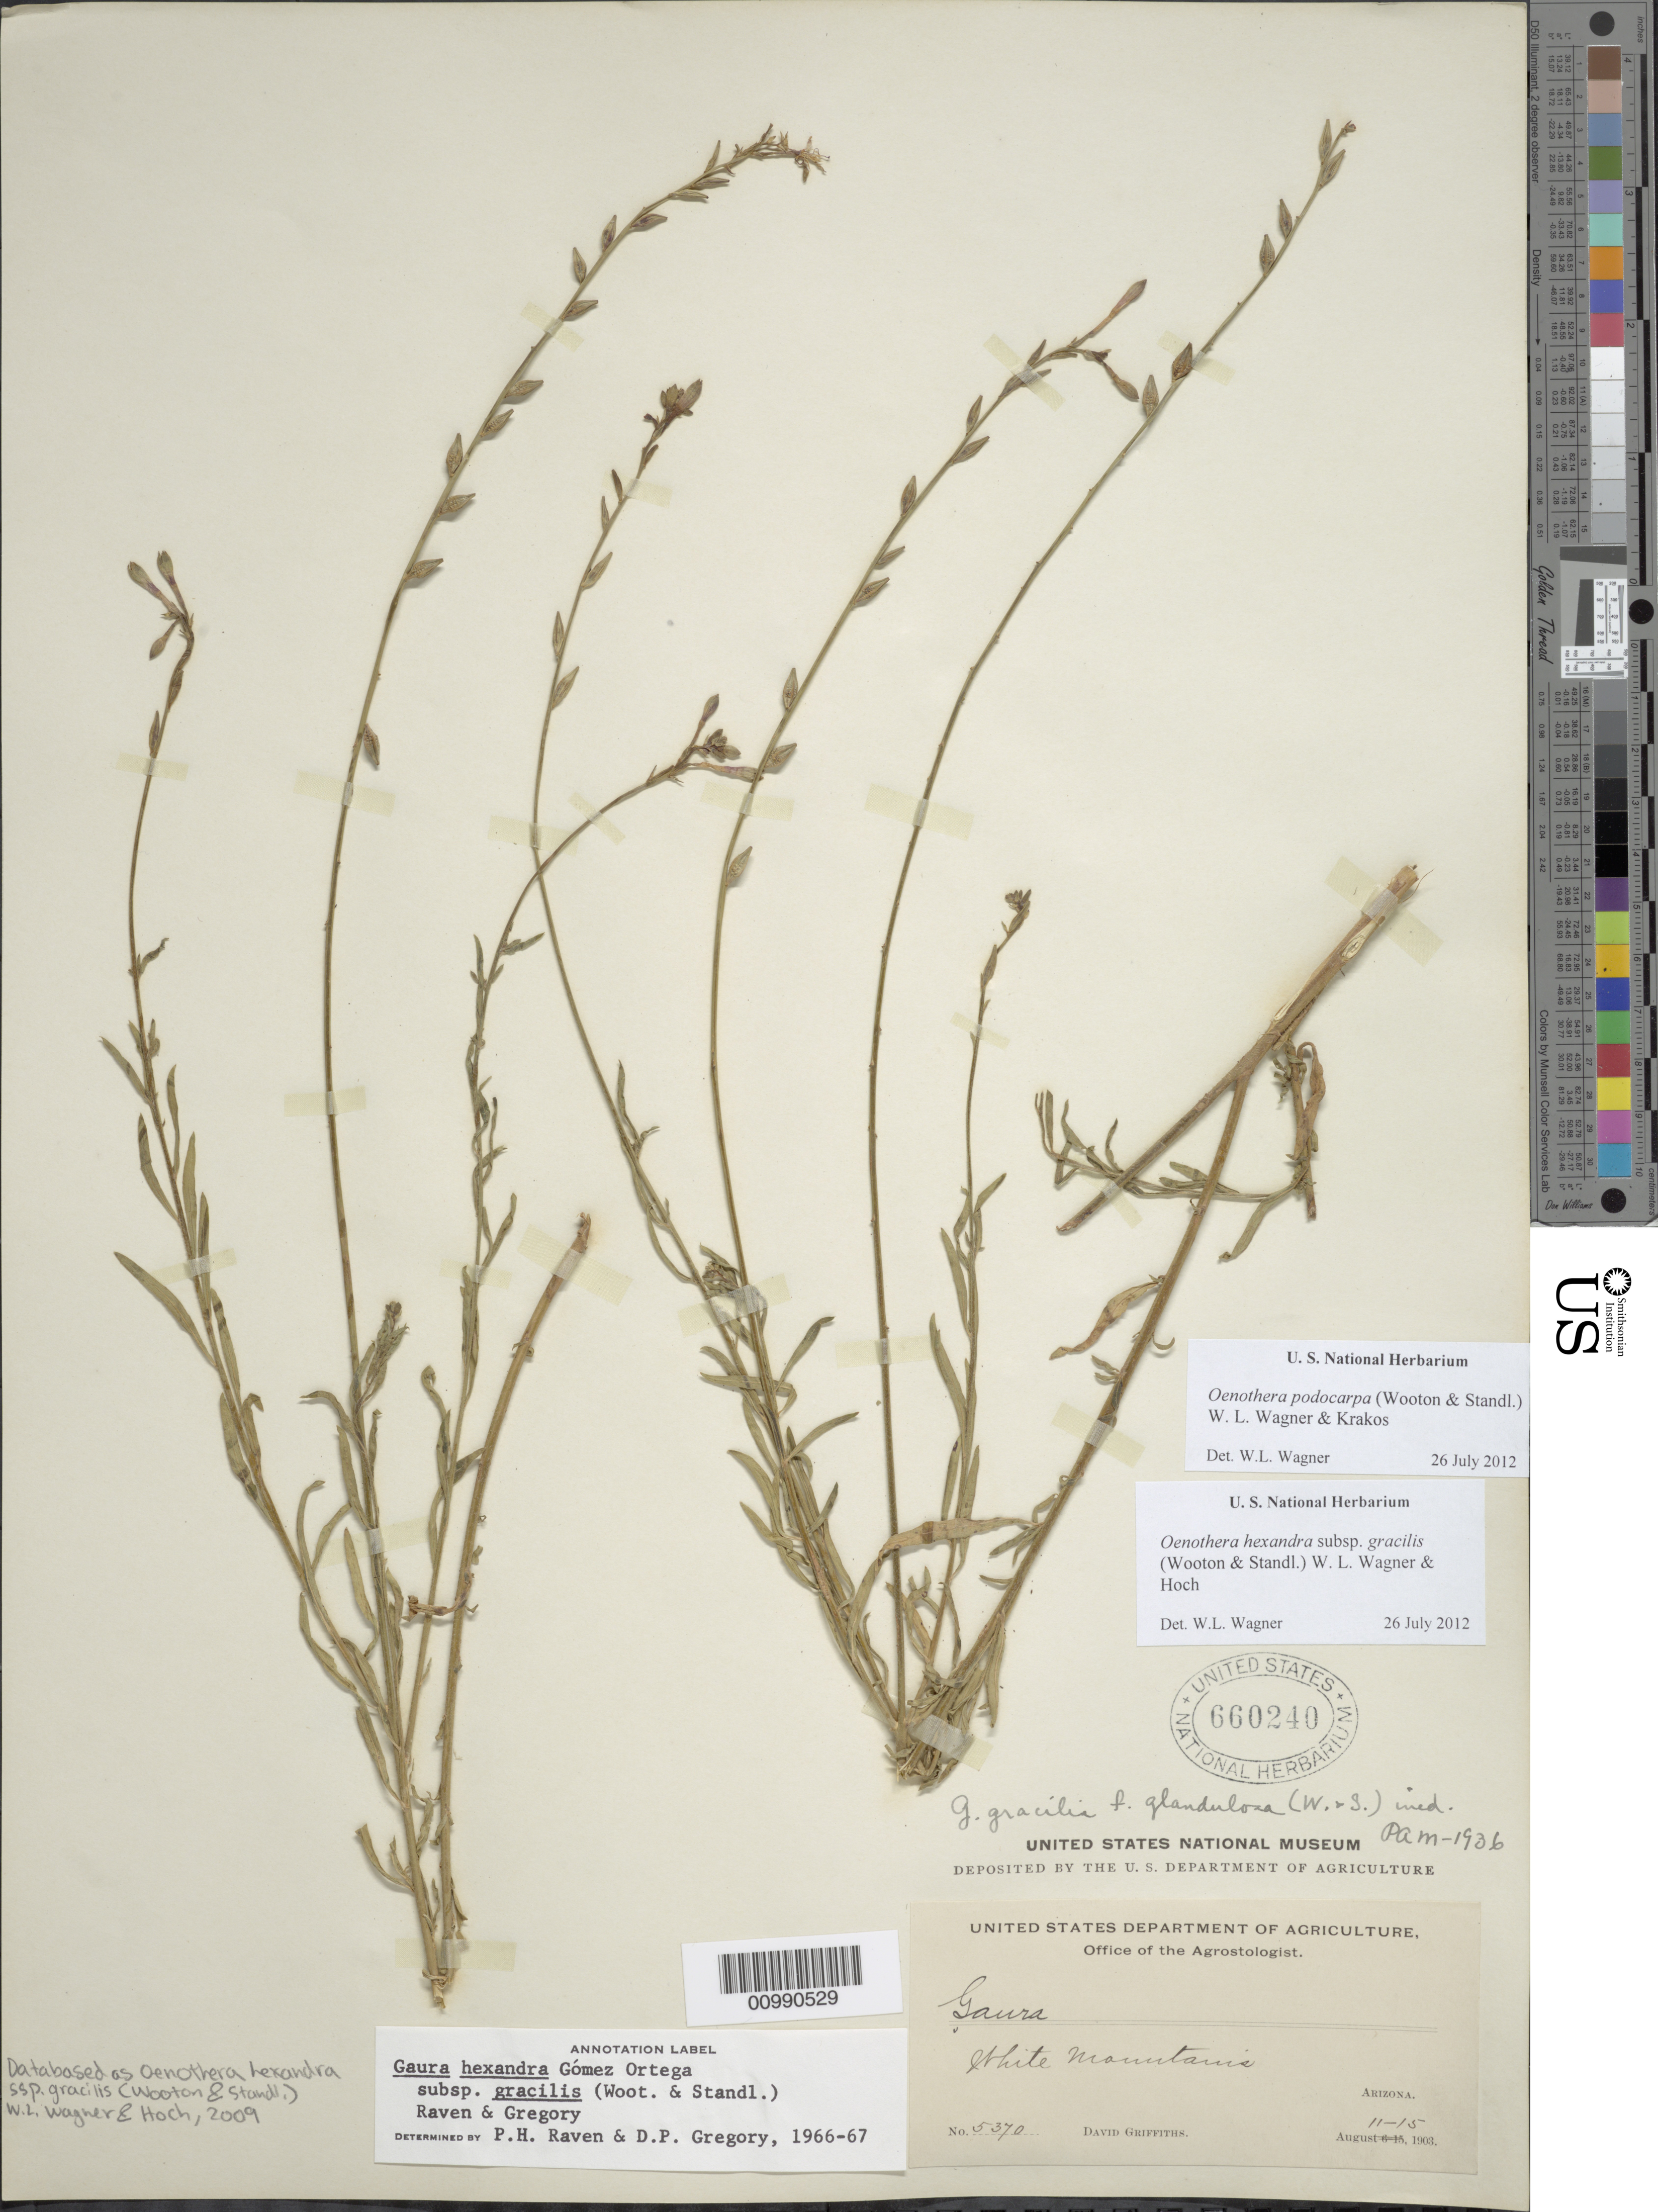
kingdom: Plantae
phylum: Tracheophyta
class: Magnoliopsida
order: Myrtales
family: Onagraceae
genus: Oenothera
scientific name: Oenothera podocarpa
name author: (Wooton & Standl.) Krakos & W.L. Wagner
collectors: D. Griffiths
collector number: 5370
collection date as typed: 11 Aug 1903 to 15 Aug 1903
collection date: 1903-08-11/1903-08-15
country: United States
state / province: Arizona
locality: White Mts.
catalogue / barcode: US 660240